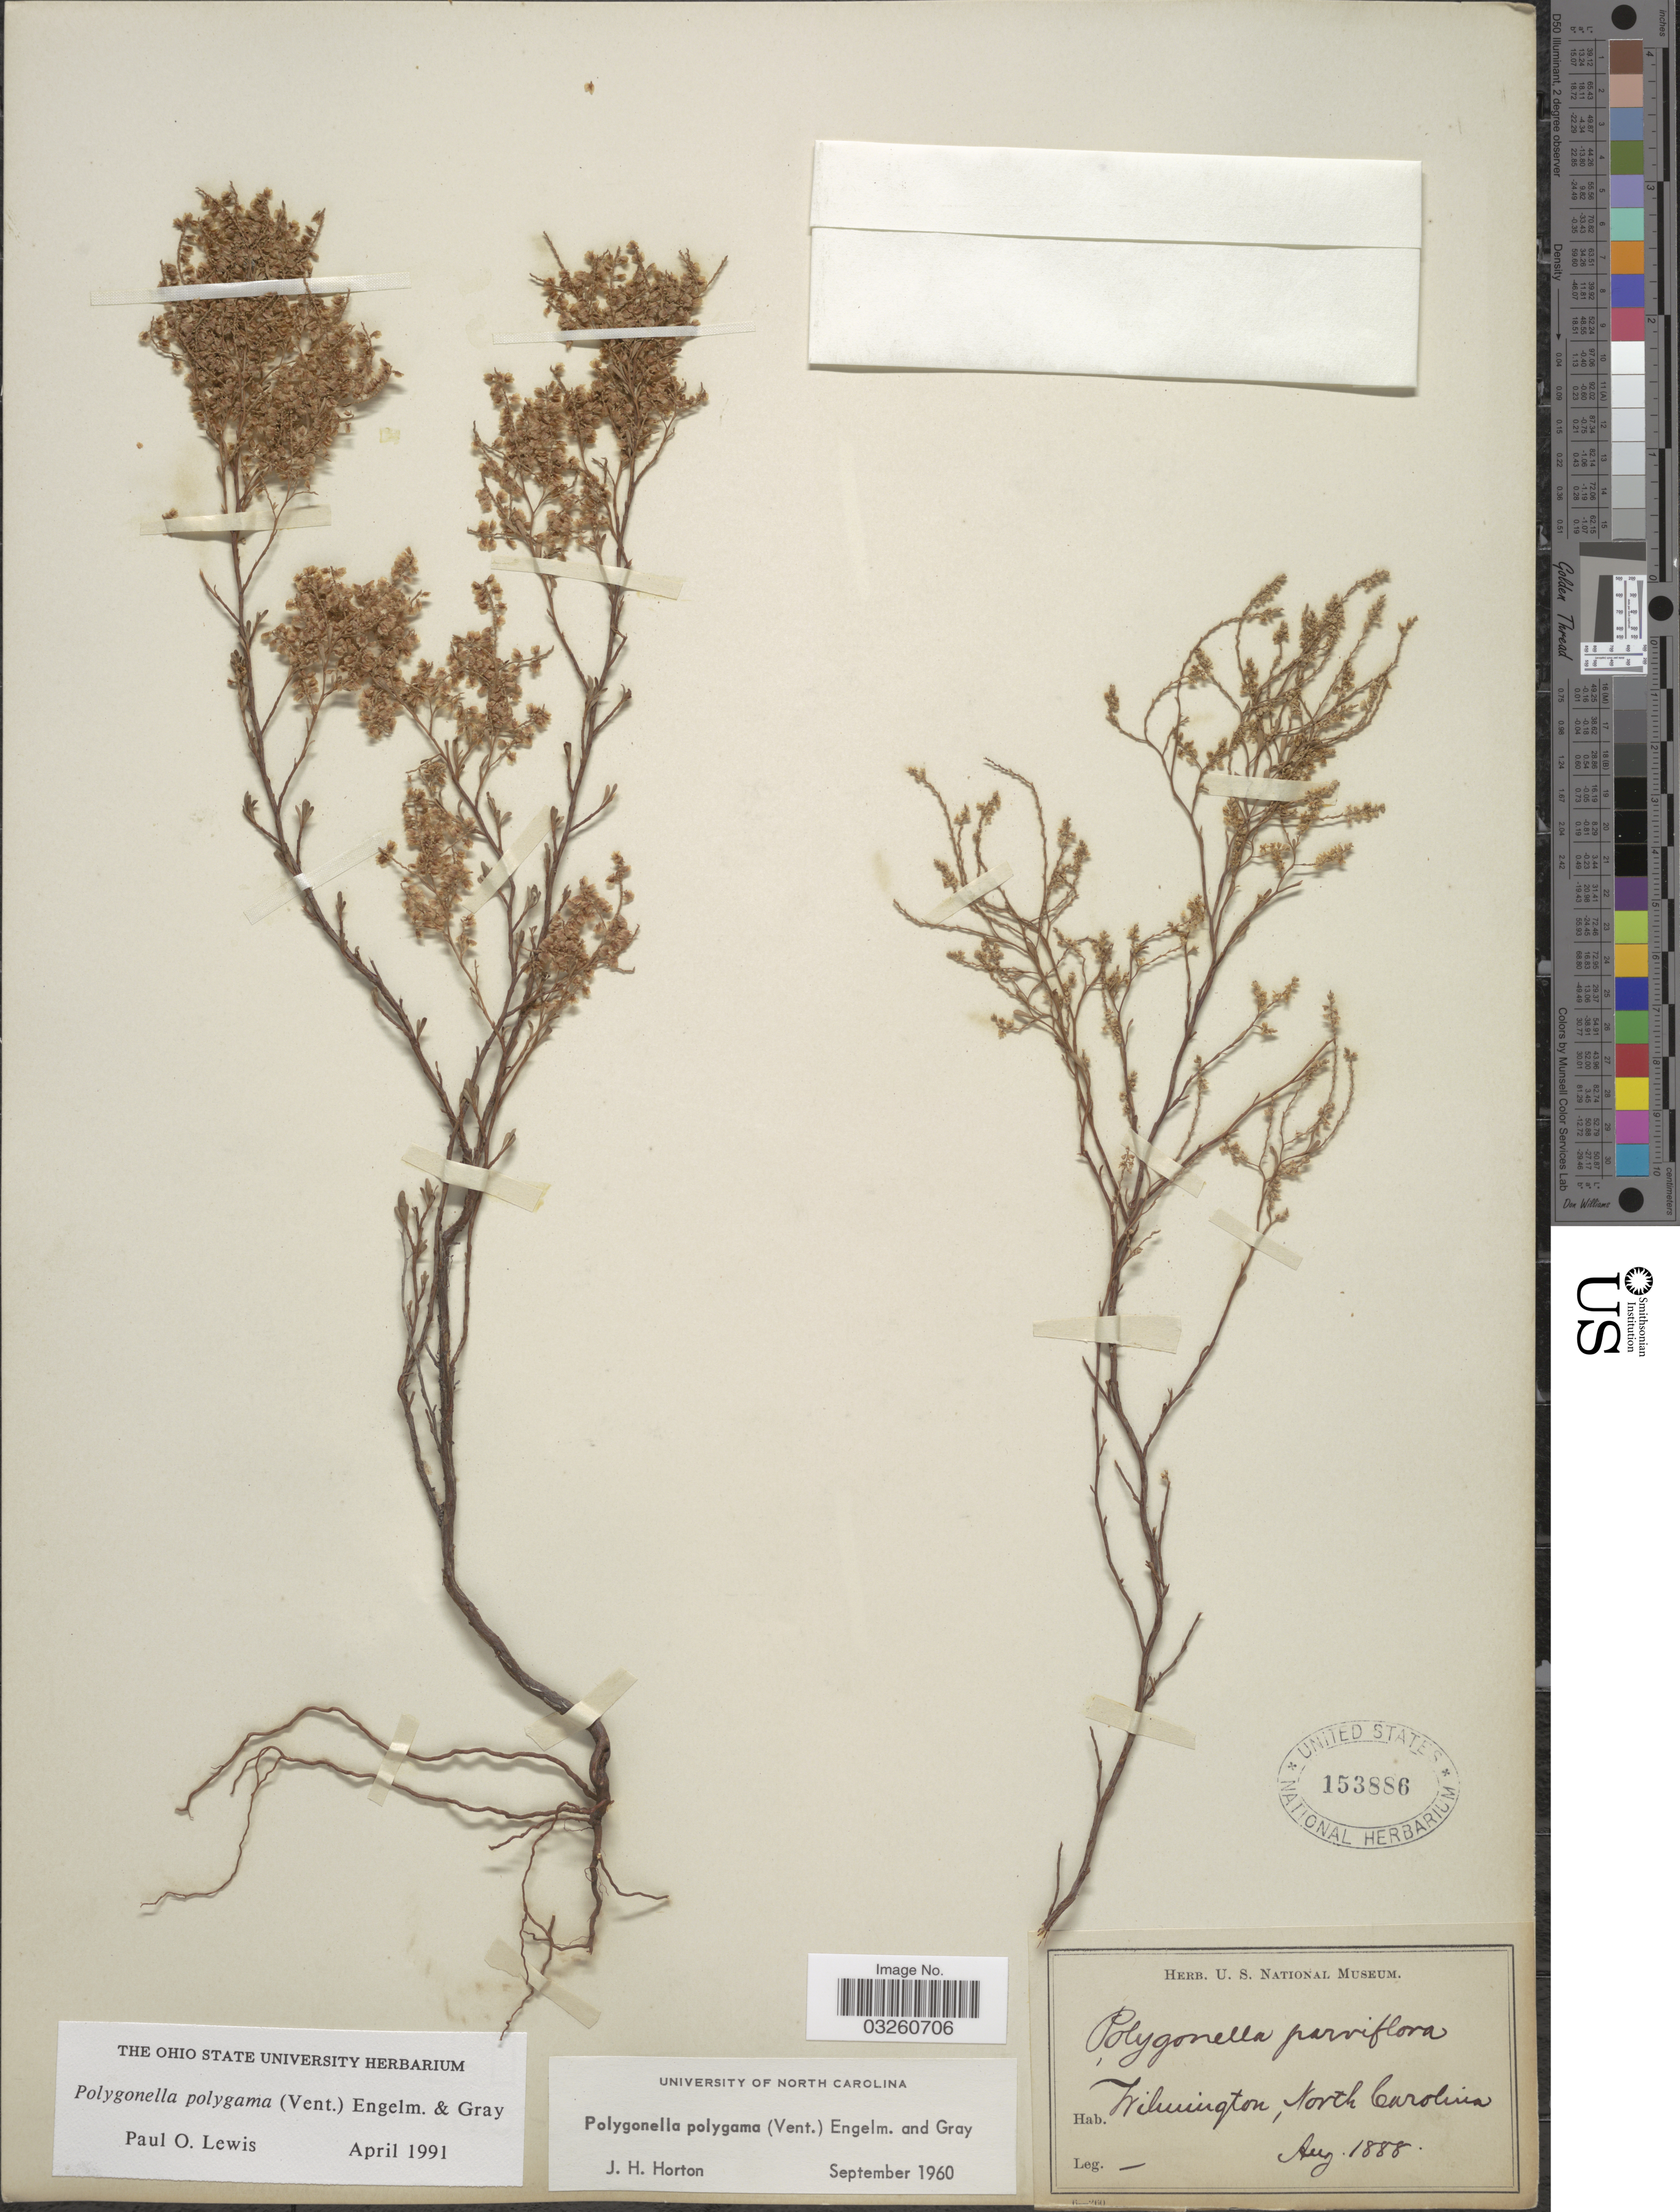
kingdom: Plantae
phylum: Tracheophyta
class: Magnoliopsida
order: Caryophyllales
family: Polygonaceae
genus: Polygonella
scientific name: Polygonella polygama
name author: (Vent.) Engelm. & A. Gray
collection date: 1888-08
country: United States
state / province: North Carolina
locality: Wilmington.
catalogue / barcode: US 153886